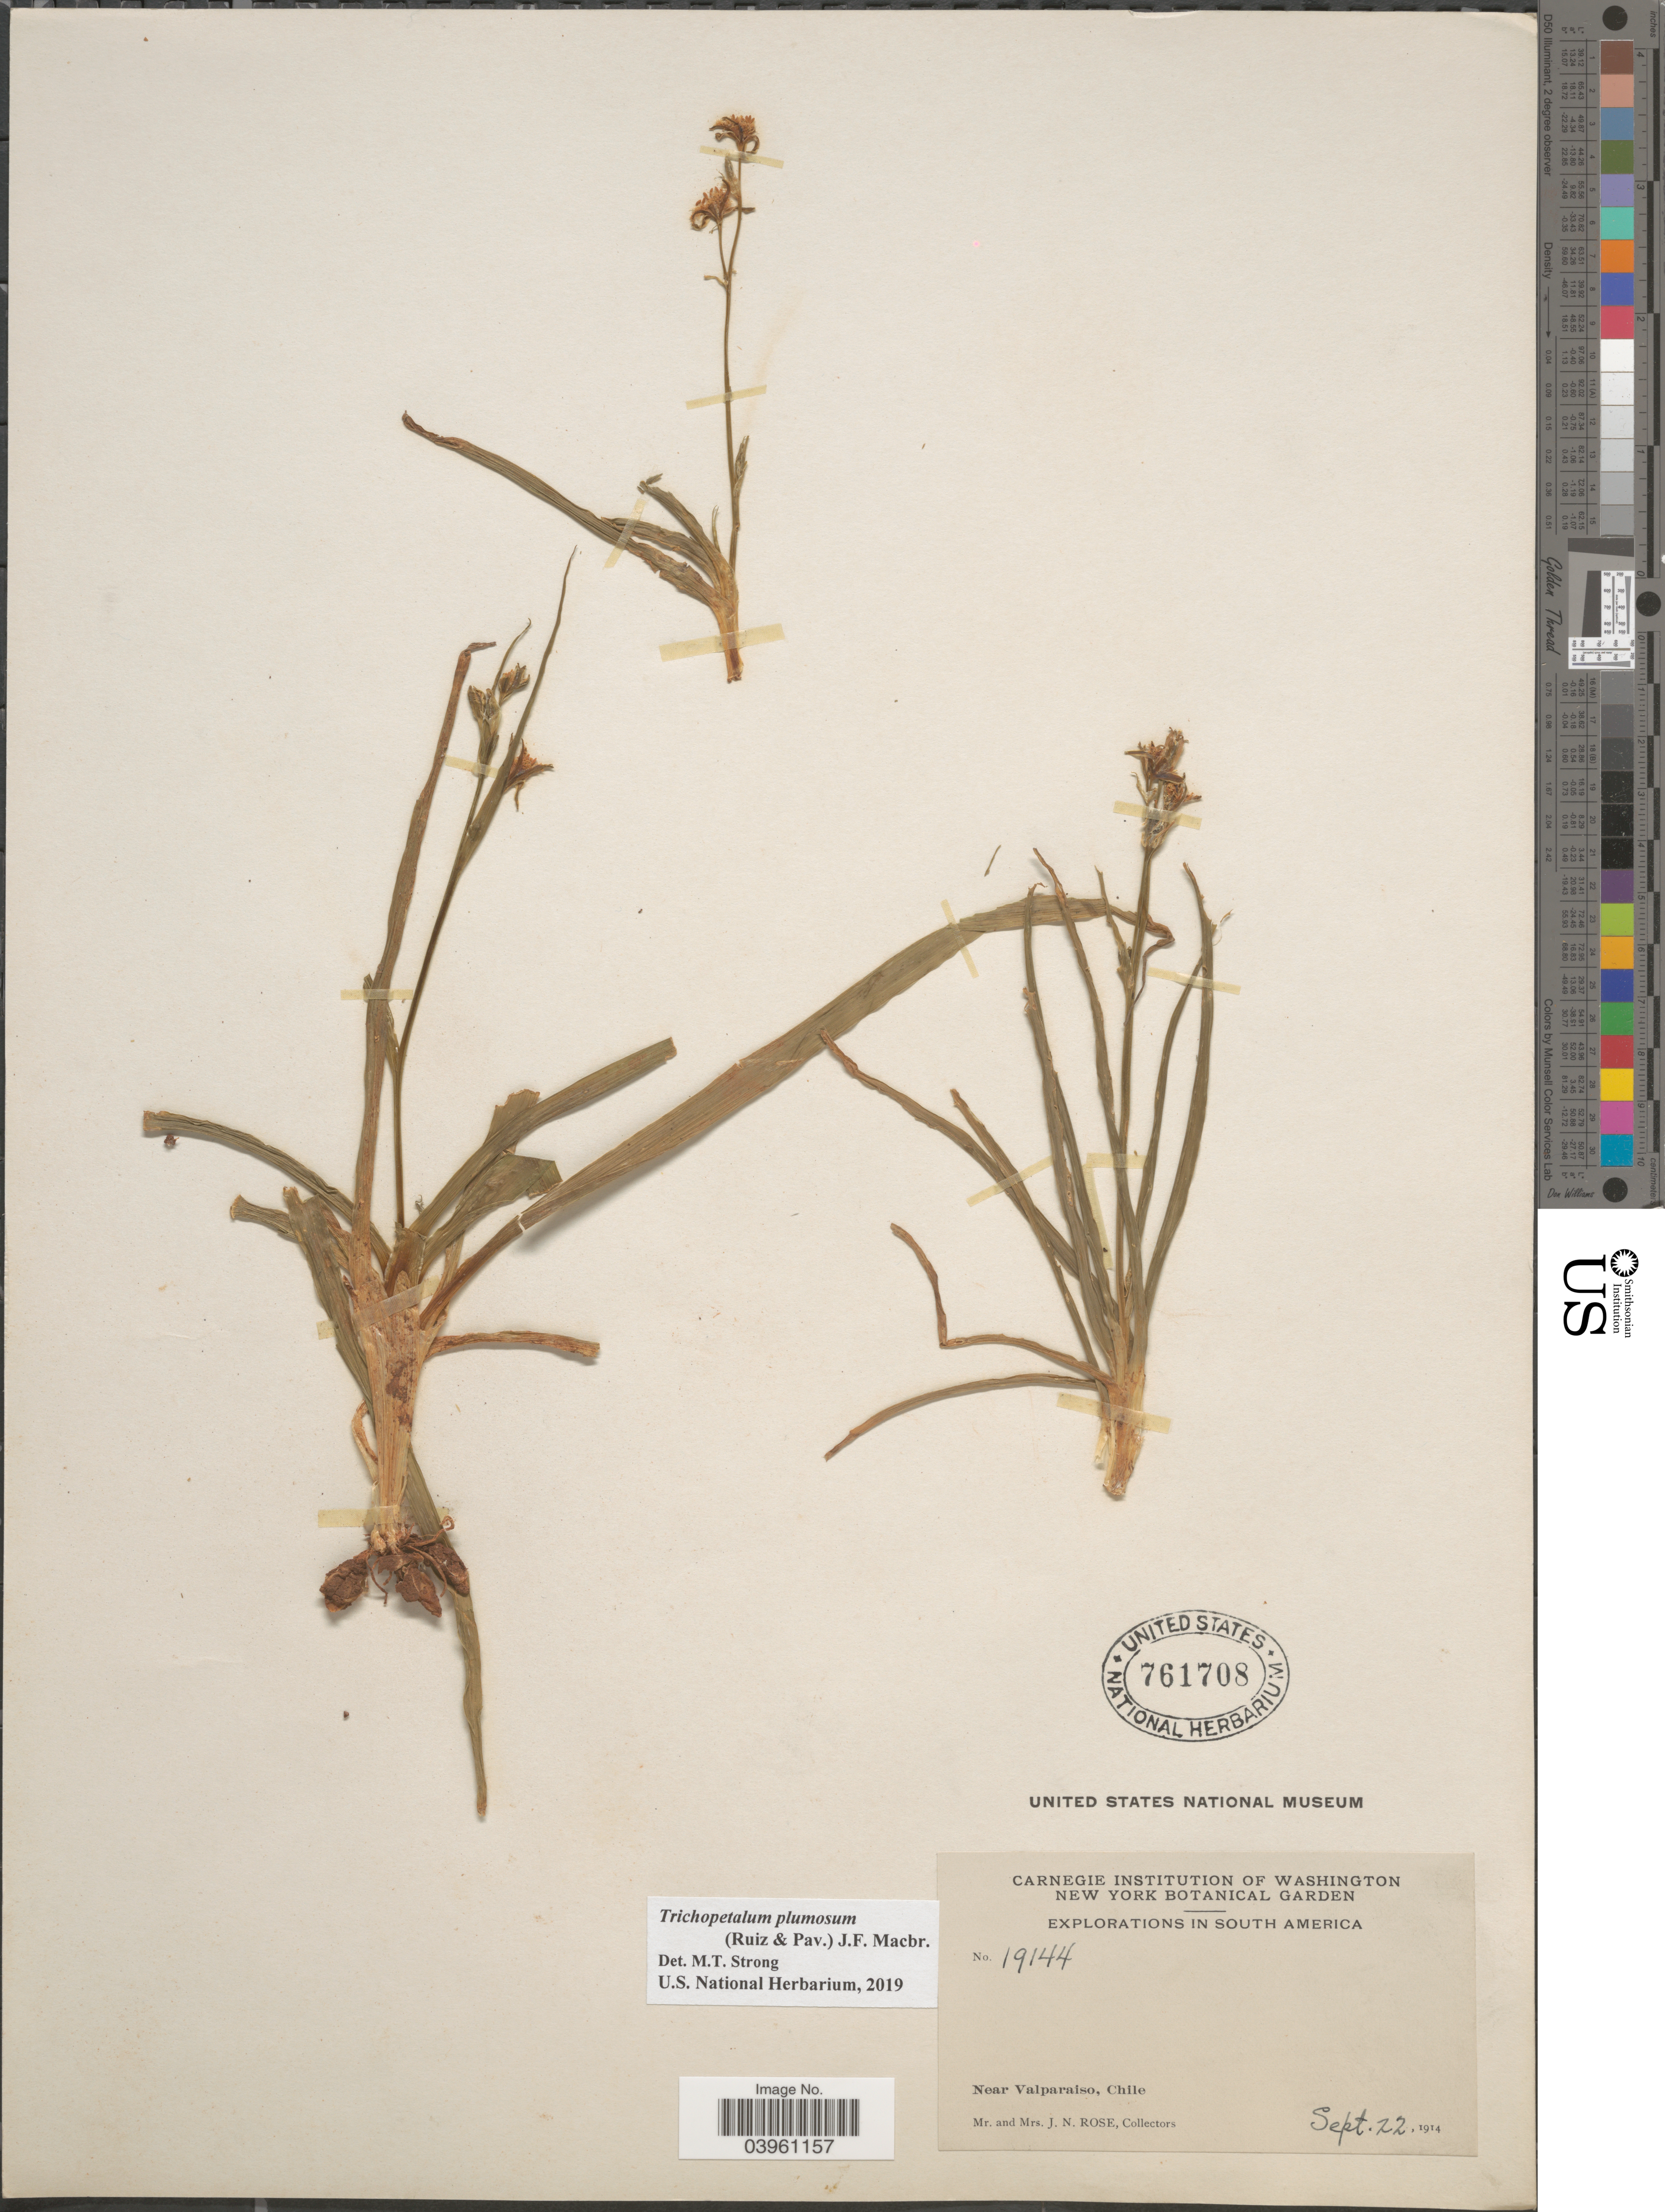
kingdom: Plantae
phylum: Tracheophyta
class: Liliopsida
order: Asparagales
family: Asparagaceae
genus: Trichopetalum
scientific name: Trichopetalum plumosum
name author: J.F. Macbr.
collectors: J. N. Rose & L. B. Rose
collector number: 19144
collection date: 1914-09-22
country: Chile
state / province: Valparaíso (V)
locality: Near Valparaiso.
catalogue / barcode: US 761708